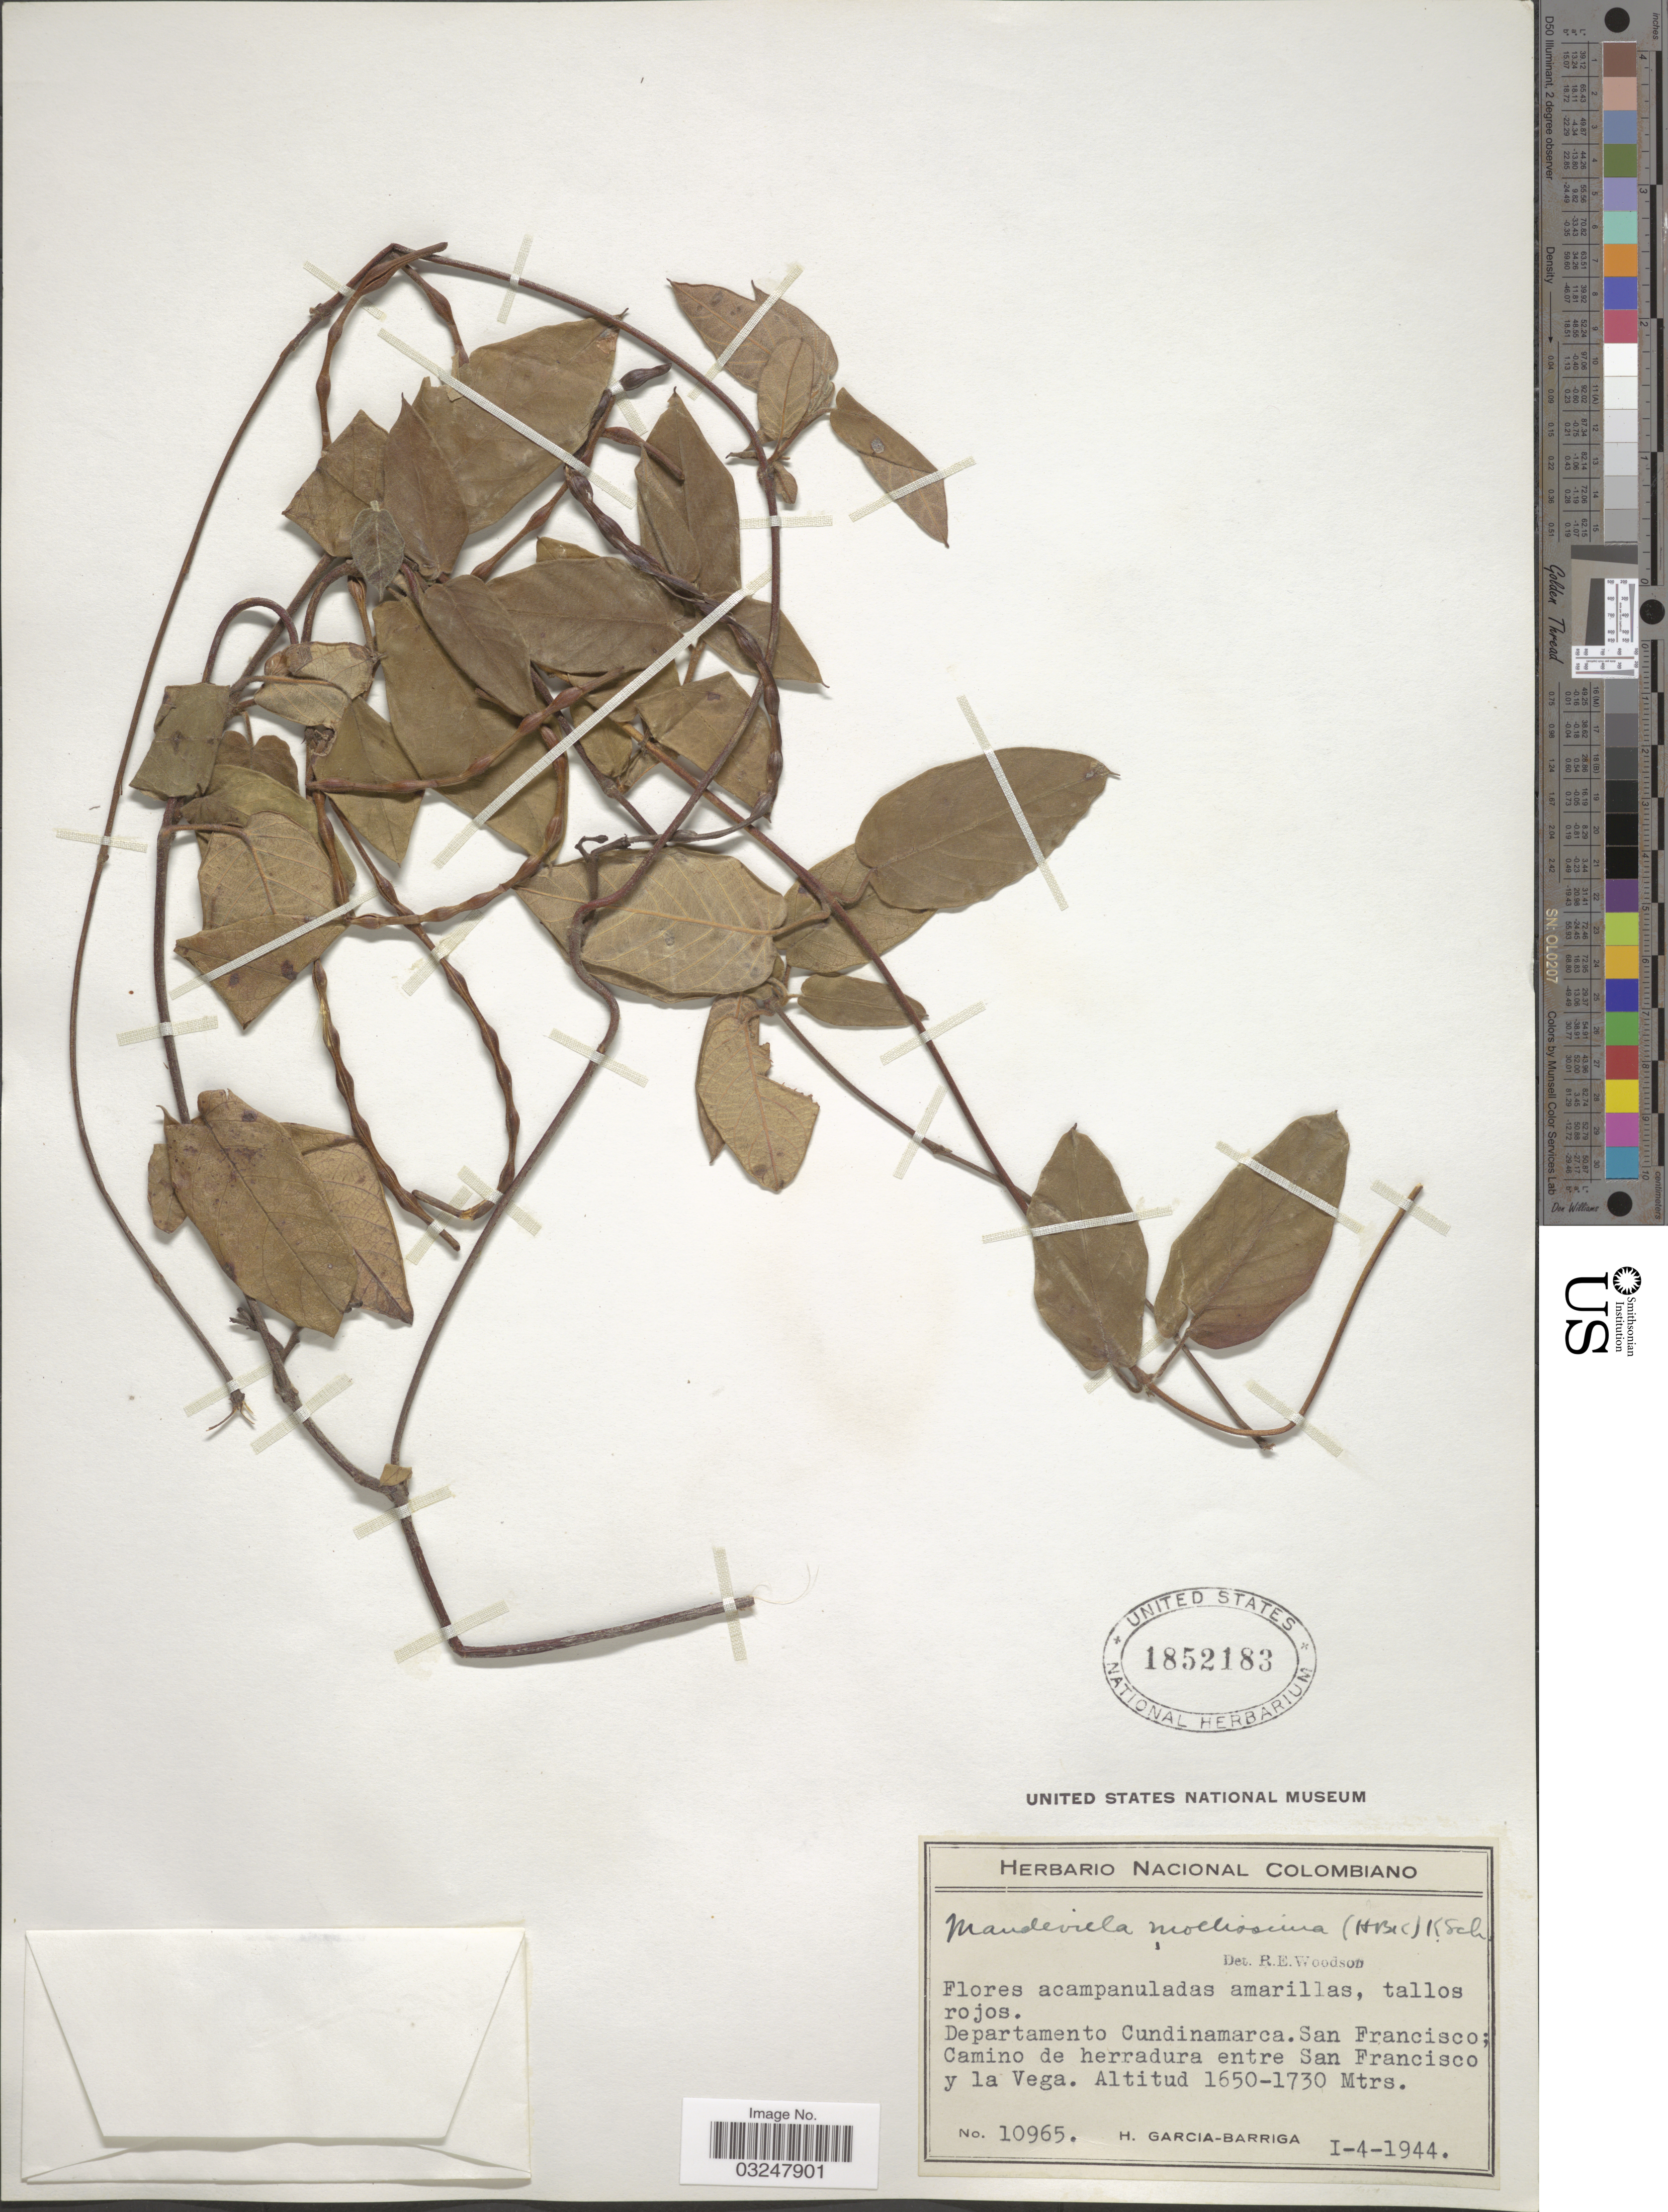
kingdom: Plantae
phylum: Tracheophyta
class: Magnoliopsida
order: Gentianales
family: Apocynaceae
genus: Mandevilla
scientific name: Mandevilla mollissima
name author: (Kunth) K. Schum.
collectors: H. García Barriga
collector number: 10965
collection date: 1944-01-04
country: Colombia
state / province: Cundinamarca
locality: Departamento Cundinamarca, San Francisco, Camino de herradura entre San Francisco y la Vega.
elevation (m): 1650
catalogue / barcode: US 1852183